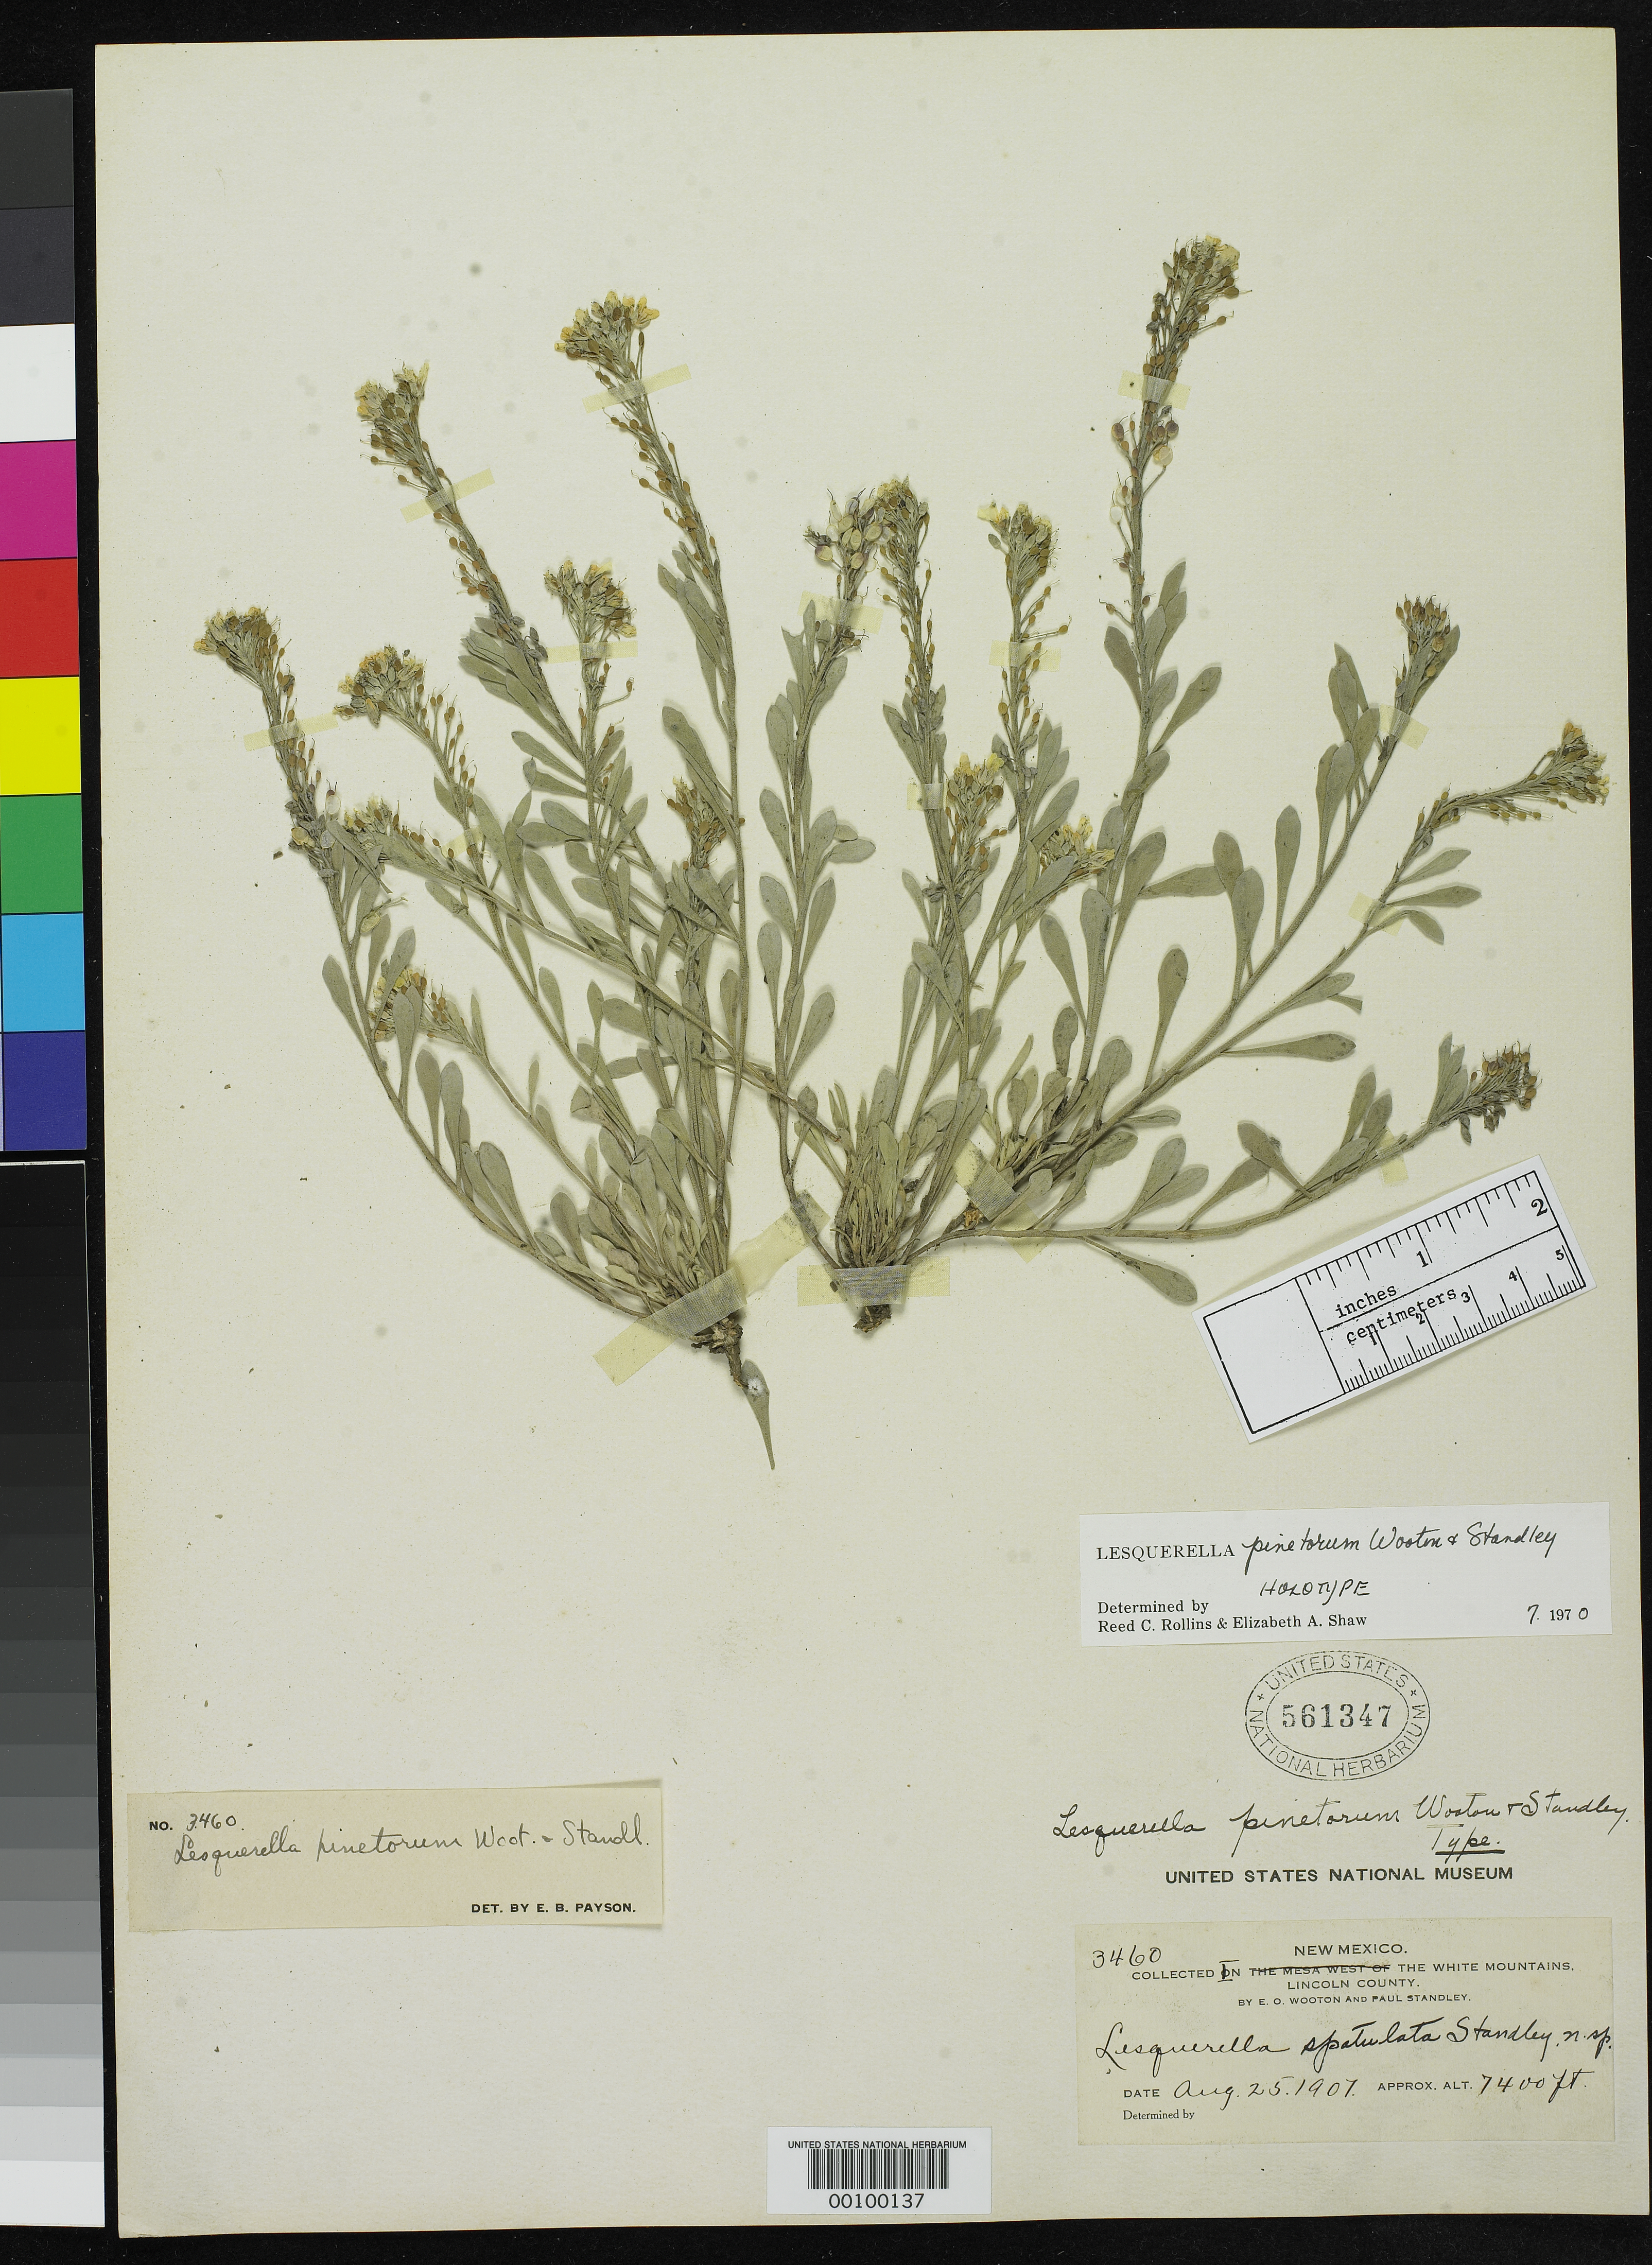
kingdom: Plantae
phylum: Tracheophyta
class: Magnoliopsida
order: Brassicales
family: Brassicaceae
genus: Lesquerella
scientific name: Lesquerella pinetorum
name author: Wooton & Standl.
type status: Holotype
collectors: E. O. Wooton & P. C. Standley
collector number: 3460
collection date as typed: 25 Aug 1907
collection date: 1907-08-25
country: United States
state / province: New Mexico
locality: White Mts., Eagle Creek, Gilmores Ranch.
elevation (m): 2220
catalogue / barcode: US 561347